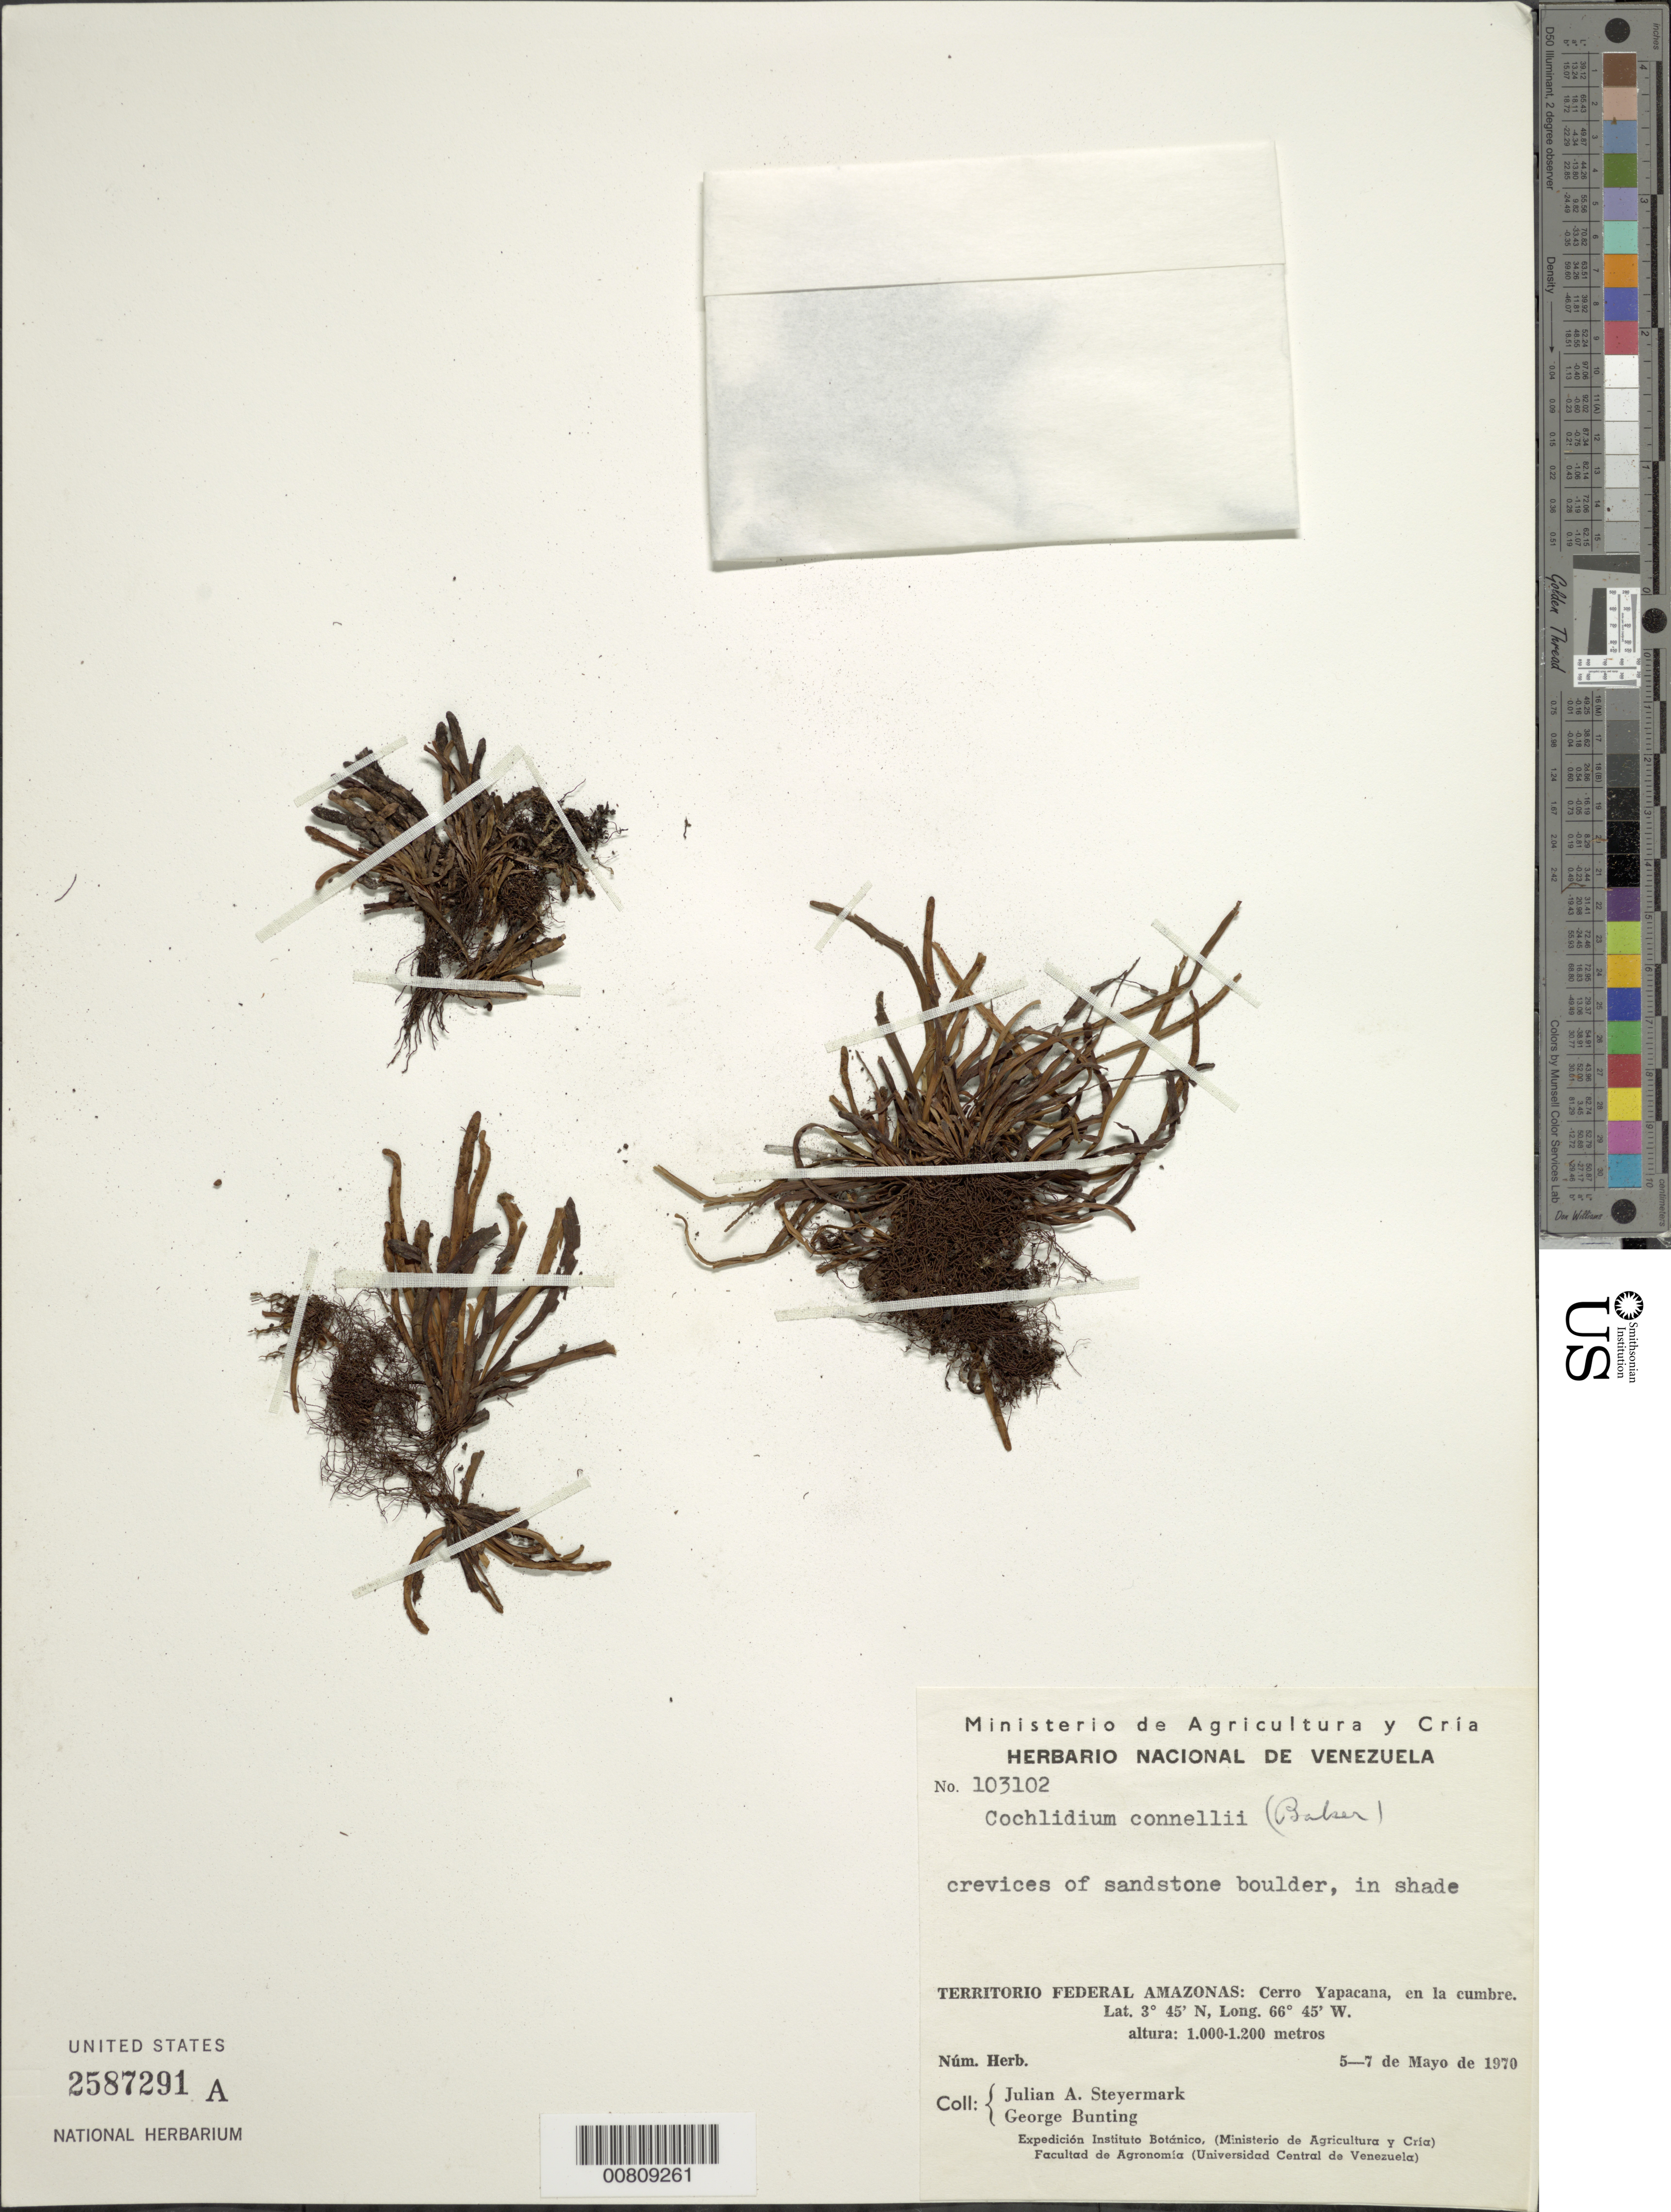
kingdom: Plantae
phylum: Tracheophyta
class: Polypodiopsida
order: Polypodiales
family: Polypodiaceae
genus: Cochlidium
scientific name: Cochlidium connellii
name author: (Baker) A.C. Sm.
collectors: J. Steyermark & G. S. Bunting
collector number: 103102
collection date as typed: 5-May-70 to 7-May-70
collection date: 1970-05-05/1970-05-07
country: Venezuela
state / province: Amazonas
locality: Cerro Yapacána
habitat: Summit; crevices of sandstone boulder in shade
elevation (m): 1000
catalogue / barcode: US 2587291A